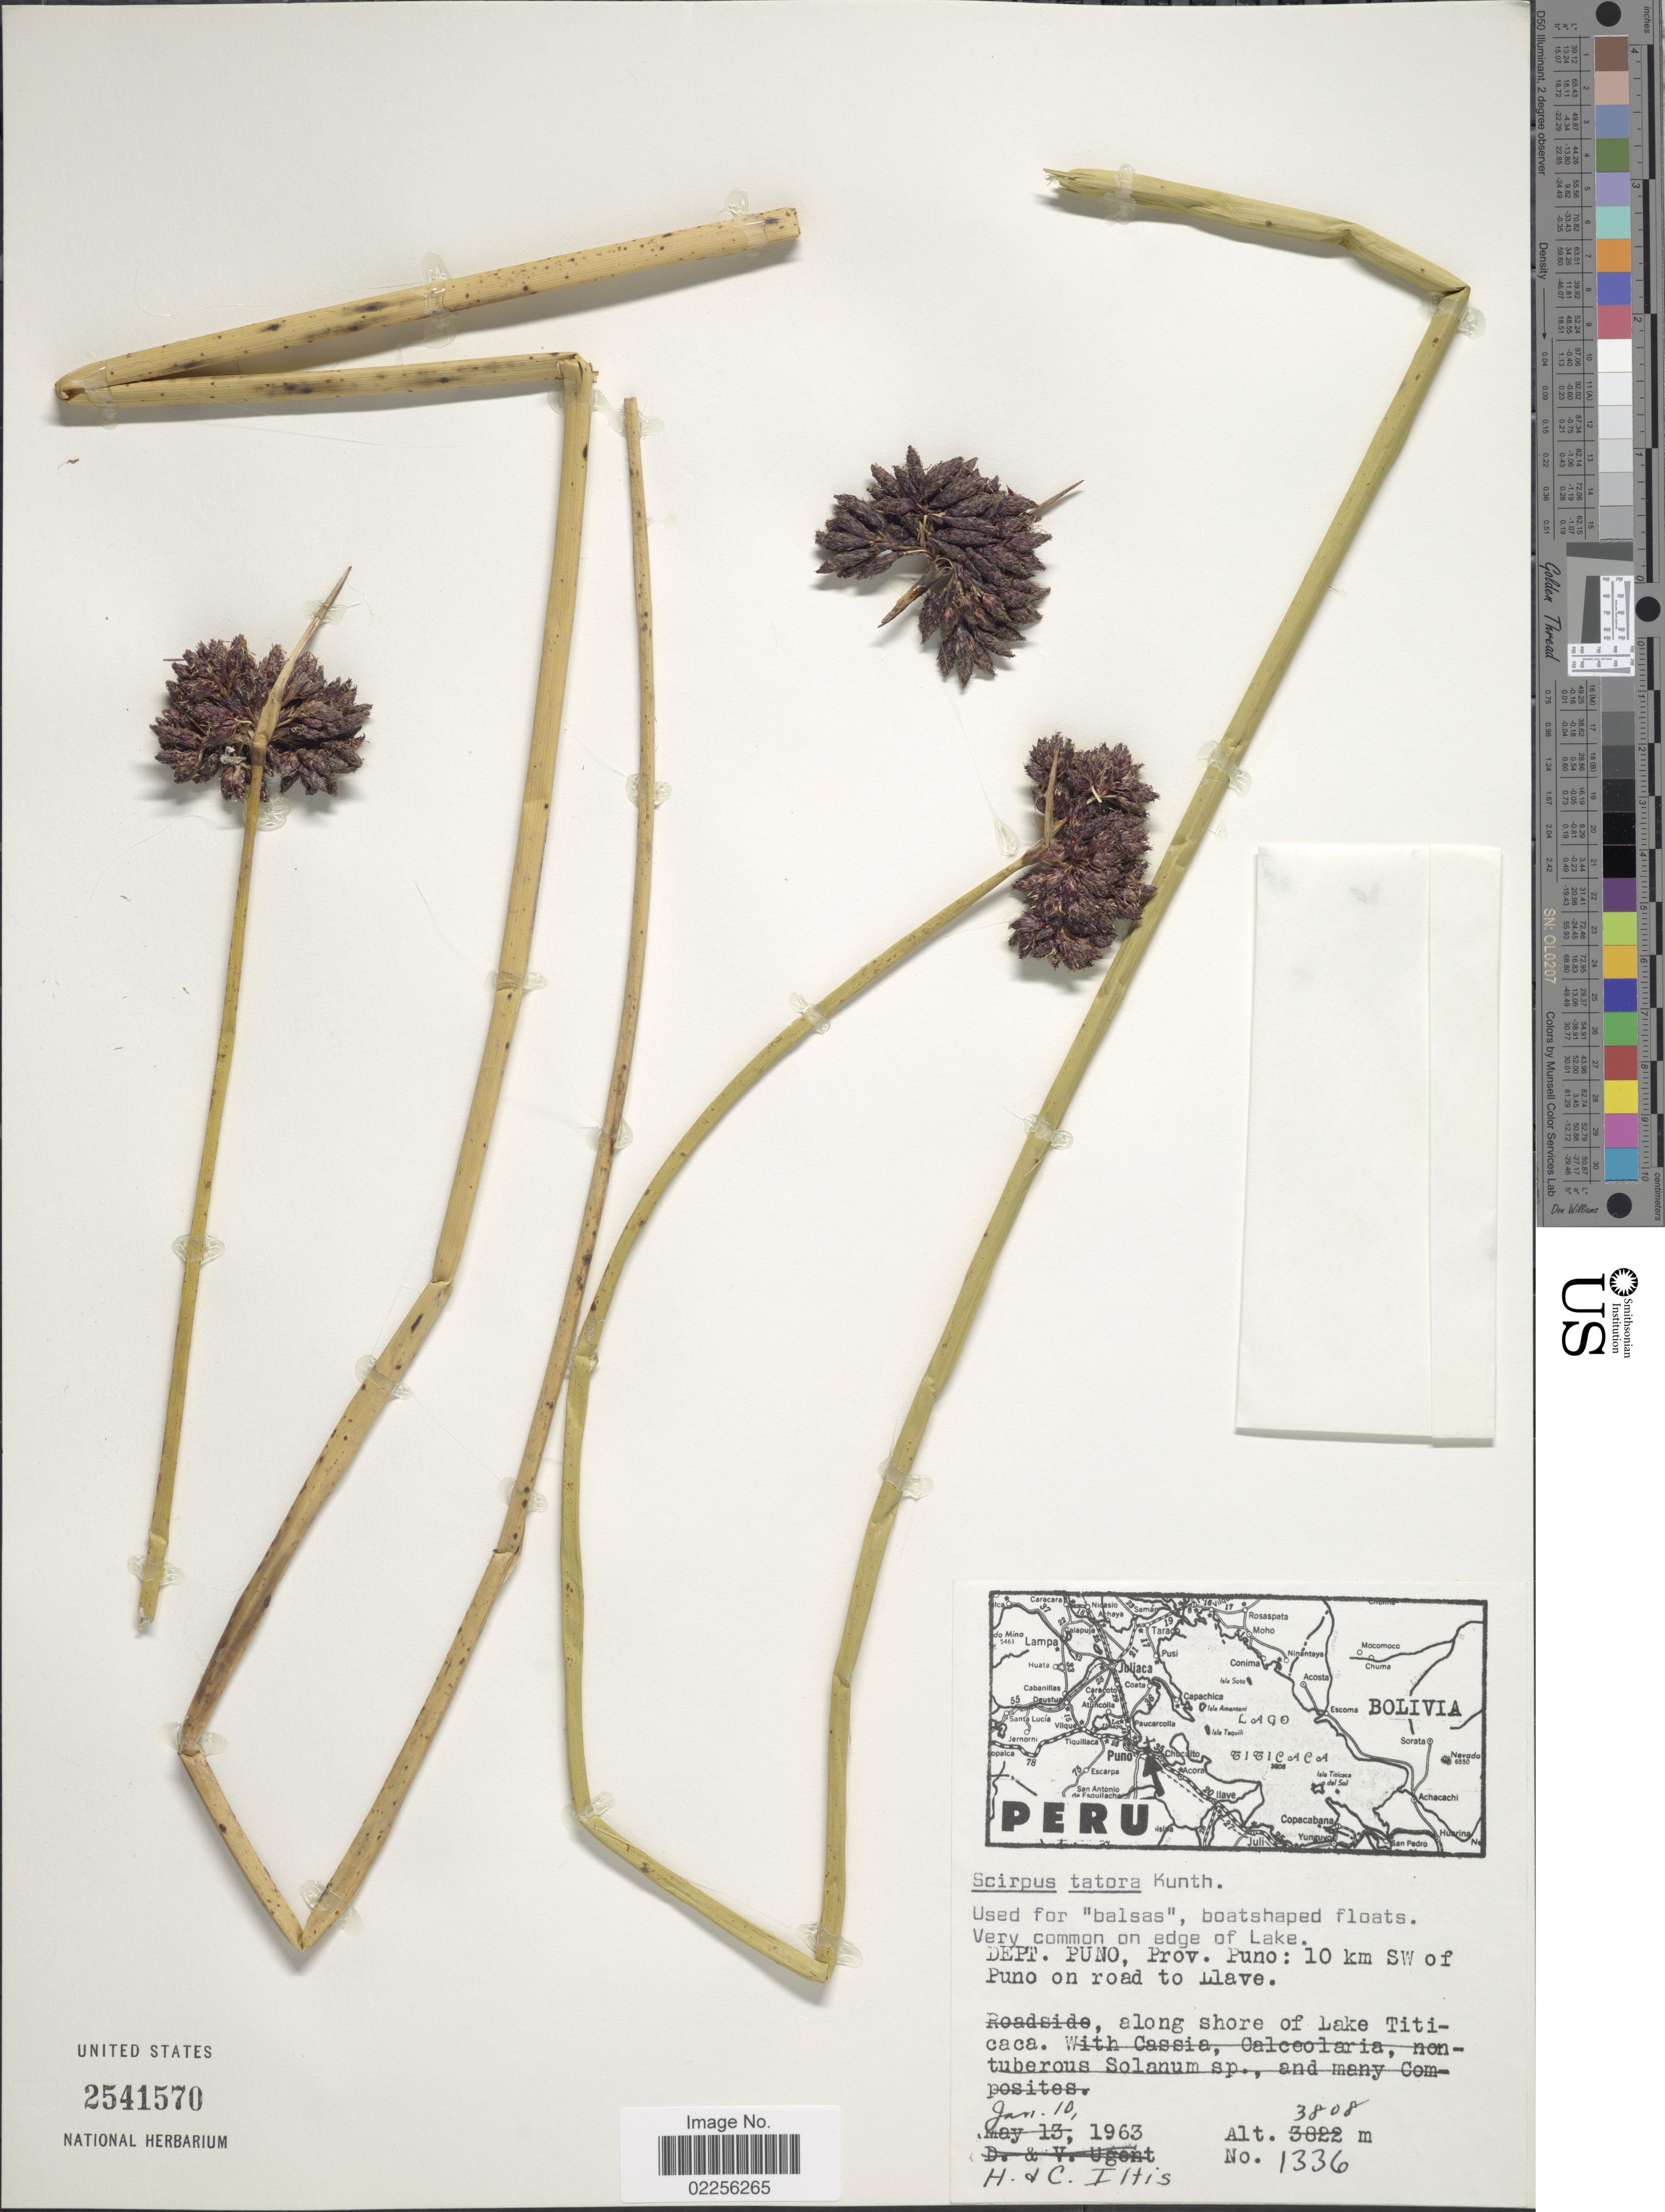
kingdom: Plantae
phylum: Tracheophyta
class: Liliopsida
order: Poales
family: Cyperaceae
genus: Schoenoplectus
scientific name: Schoenoplectus tatora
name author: (Kunth) Palla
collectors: H. Iltis & C. G. Iltis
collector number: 1336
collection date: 1963-01-10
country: Peru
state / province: Puno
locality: Very common on sedge of Lake, Dept. Puno,: 10 km SW of Puno on road to Llave, along shore of Lake Titicaca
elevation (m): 3808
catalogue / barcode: US 2541570